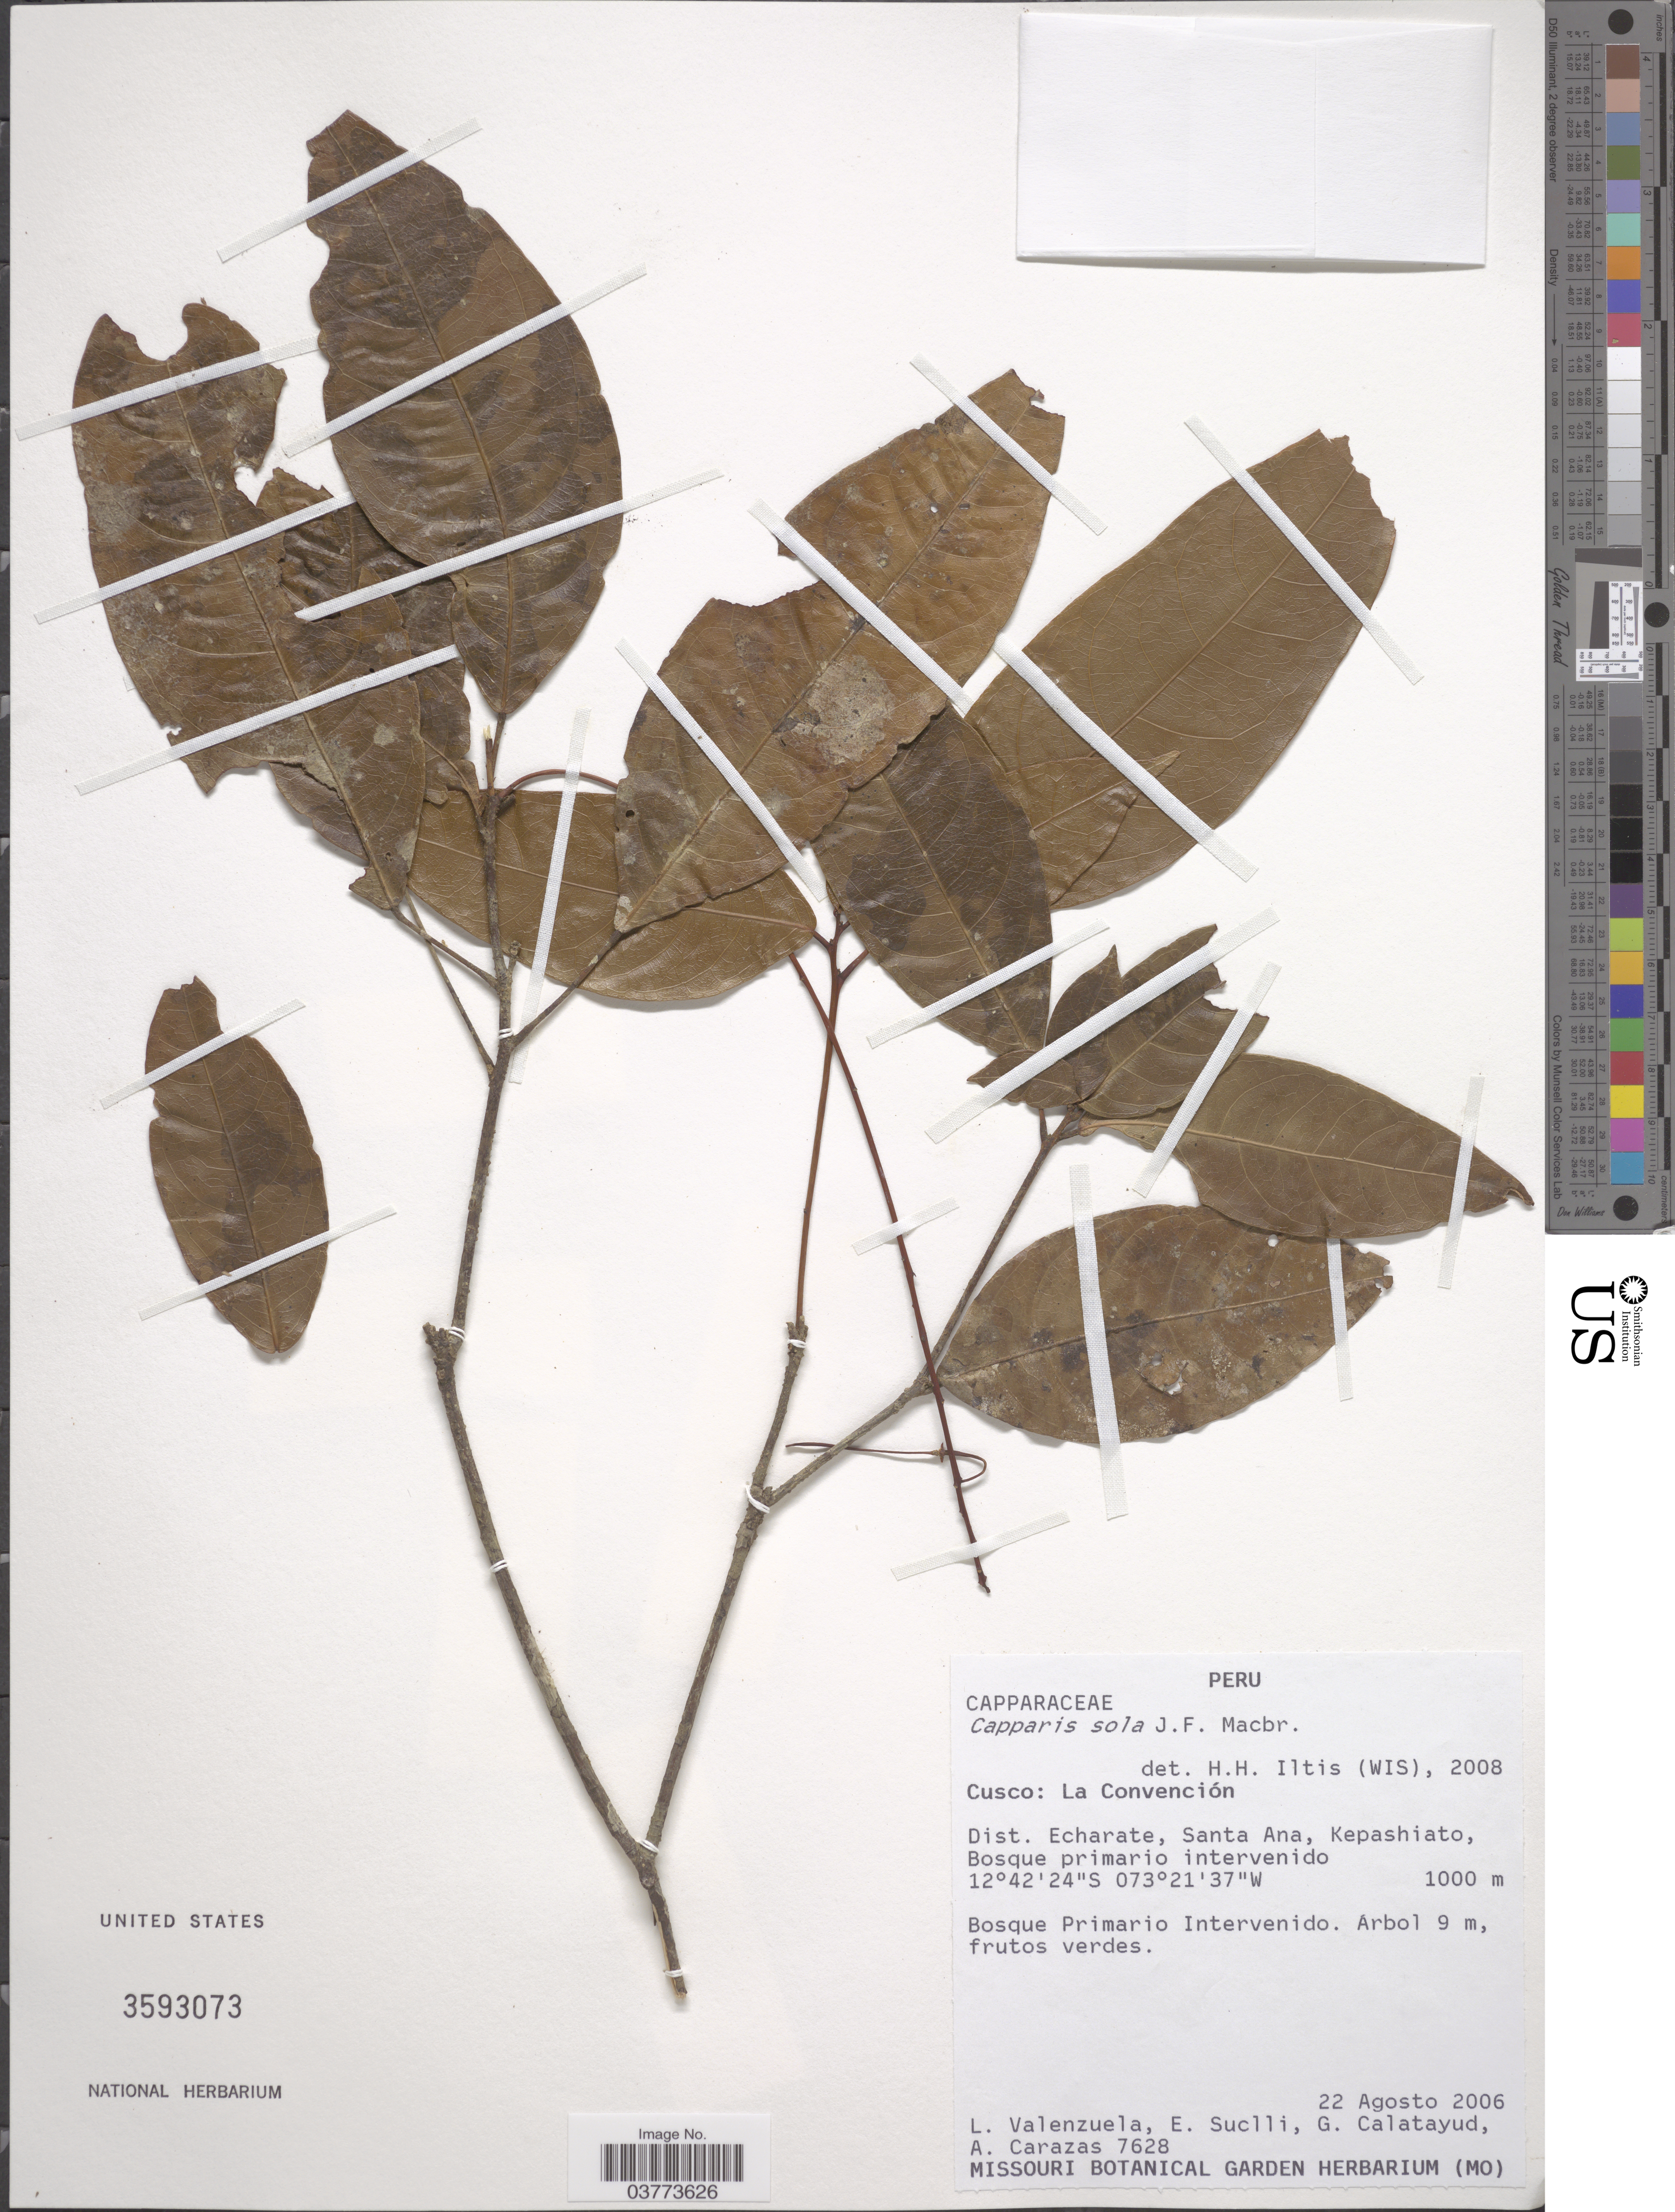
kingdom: Plantae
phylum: Tracheophyta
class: Magnoliopsida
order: Brassicales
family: Capparaceae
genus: Capparidastrum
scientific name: Capparidastrum sola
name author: (J.F. Macbr.) Iltis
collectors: L. Valenzuela, E. Suclli, G. Calatayud & A. Carazas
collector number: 7628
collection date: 2006-08-22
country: Peru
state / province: Cusco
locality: La Convención. Dist. Echarate, Santa Ana, Kepashiato.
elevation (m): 1000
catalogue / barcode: US 3593073